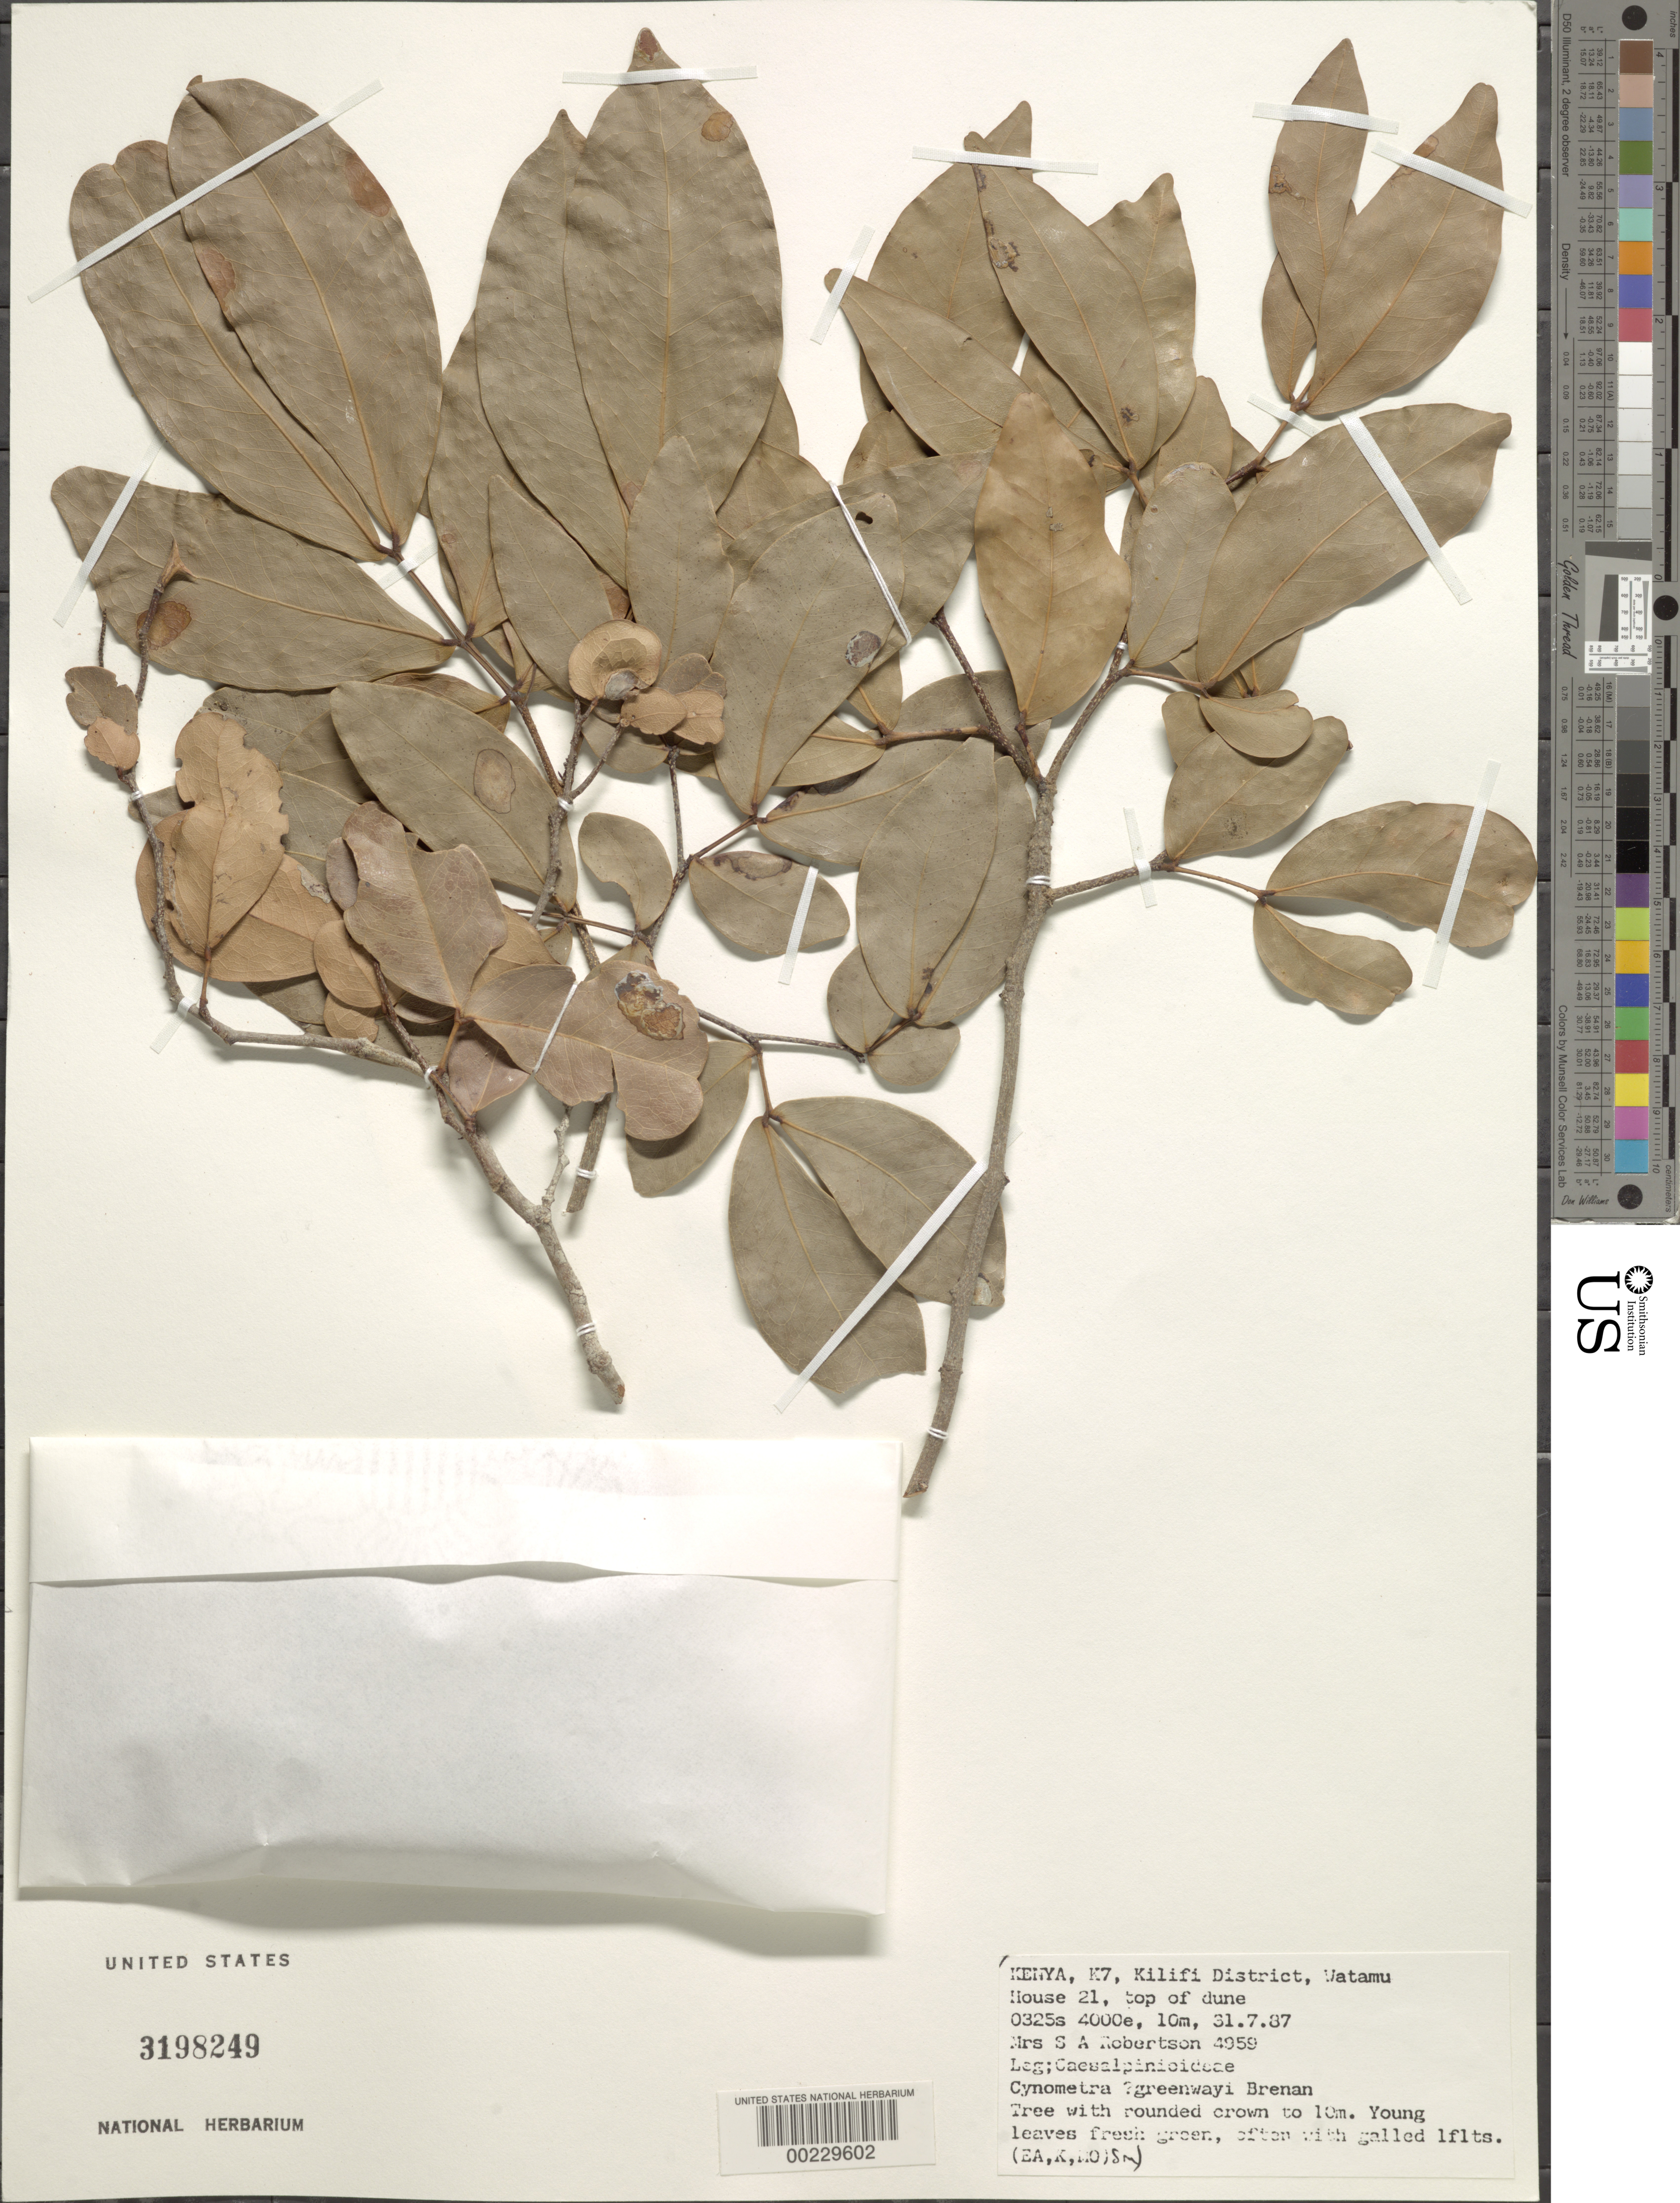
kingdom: Plantae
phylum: Tracheophyta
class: Magnoliopsida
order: Fabales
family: Fabaceae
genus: Cynometra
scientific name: Cynometra greenwayi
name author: Brenan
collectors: Mrs. S. A. Robertson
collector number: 4959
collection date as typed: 31 Jul 1987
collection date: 1987-07-31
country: Kenya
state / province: Kilifi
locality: Watamu, house 21, top of dune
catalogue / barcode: US 3198249